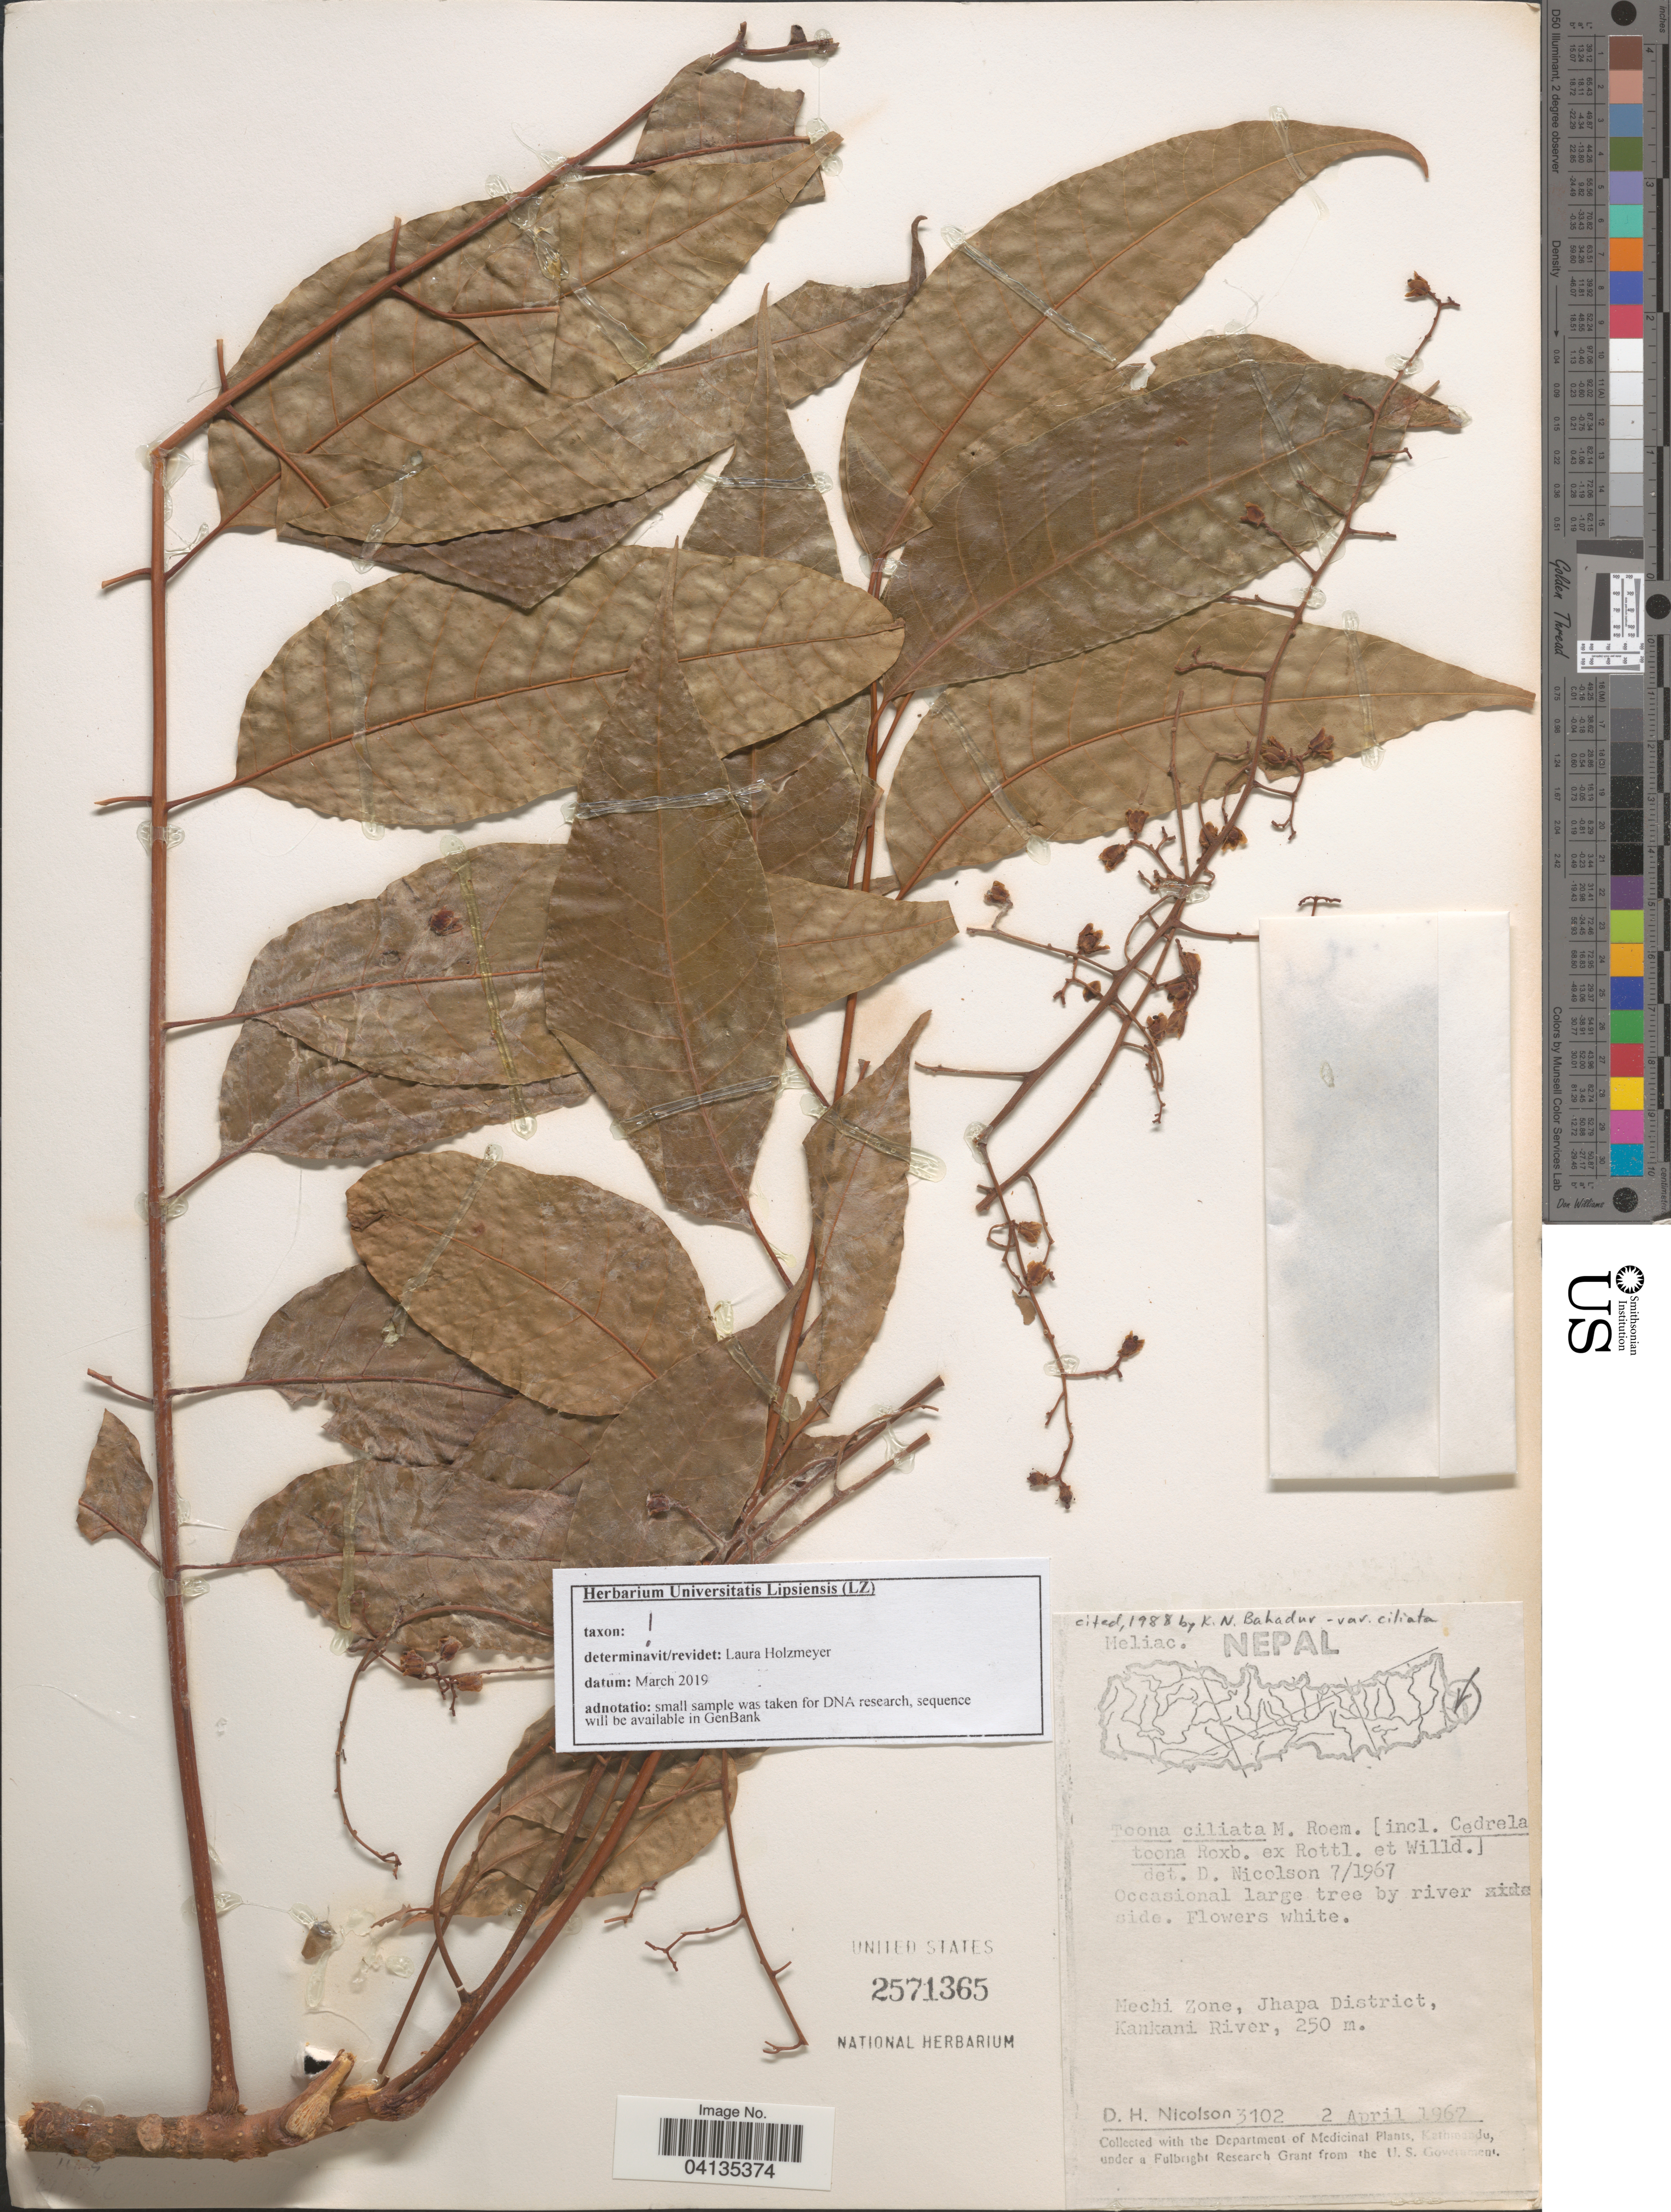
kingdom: Plantae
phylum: Tracheophyta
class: Magnoliopsida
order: Sapindales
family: Meliaceae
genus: Toona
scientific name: Toona ciliata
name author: M. Roem.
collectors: D. Nicholson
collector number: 3102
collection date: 1967-04-02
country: Nepal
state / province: Mechi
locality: Mechi Zone, Jhapa District, Kankani River.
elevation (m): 250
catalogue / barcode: US 2571365